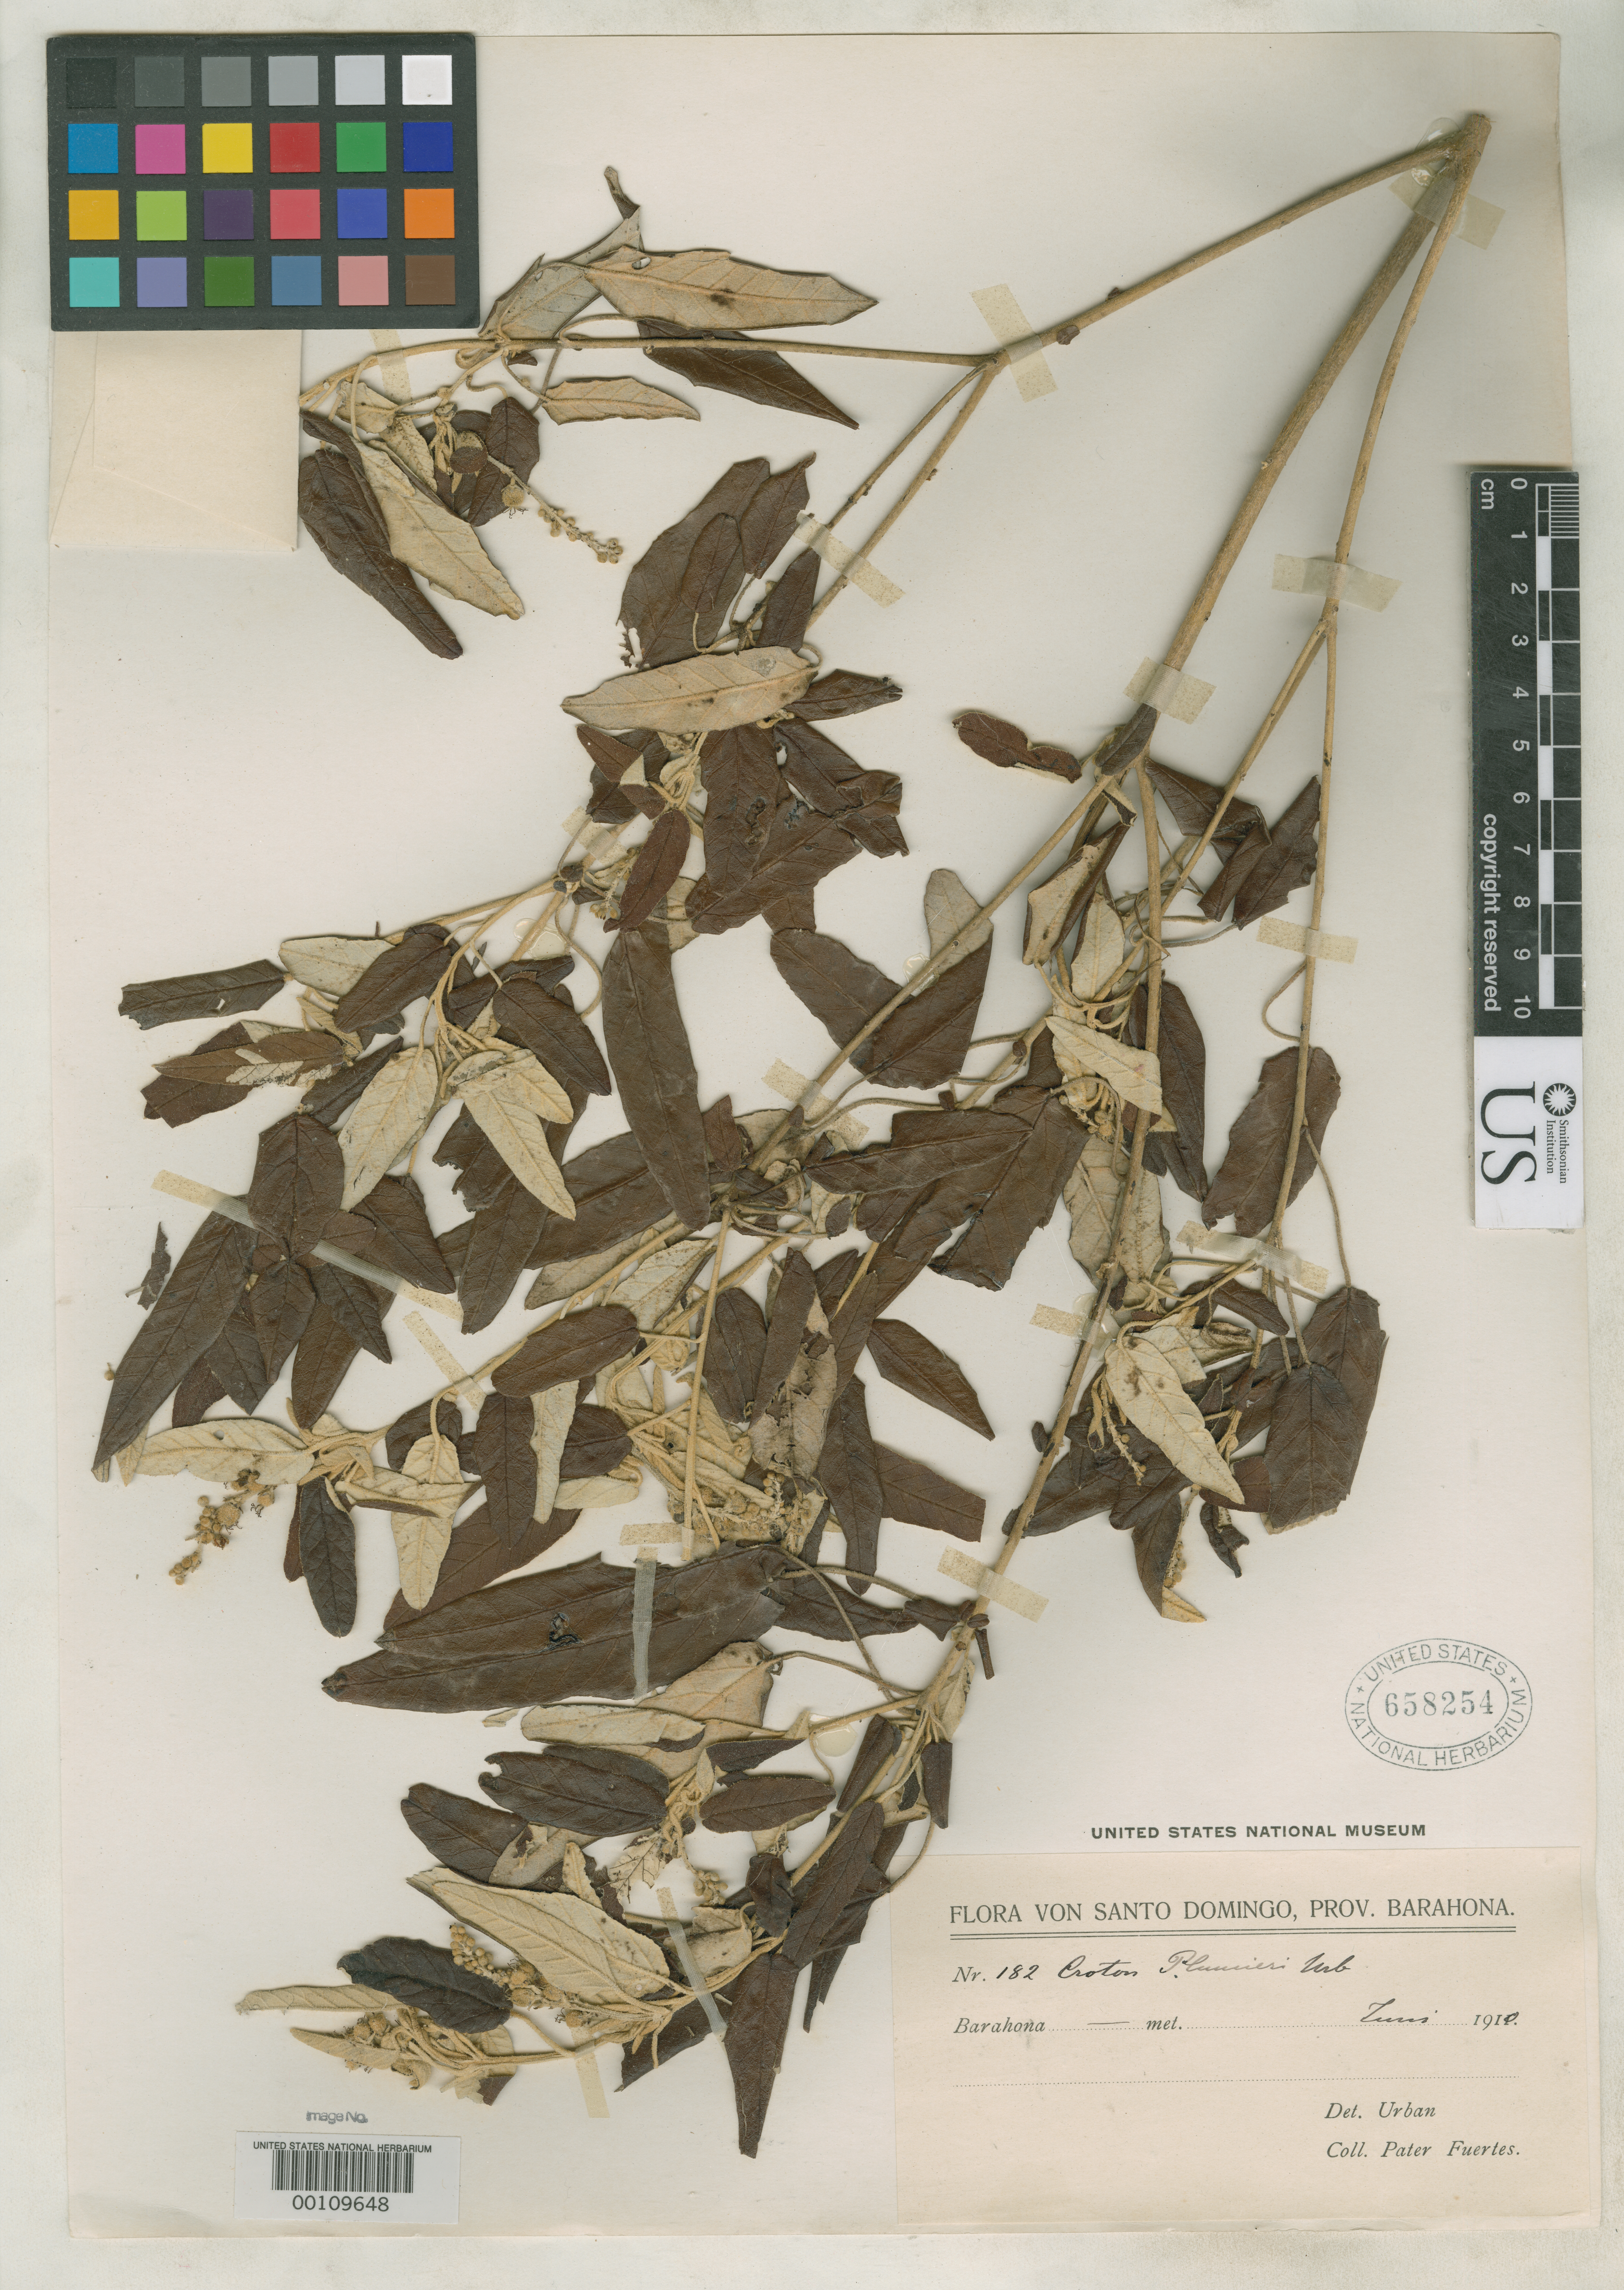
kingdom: Plantae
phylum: Tracheophyta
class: Magnoliopsida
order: Malpighiales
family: Euphorbiaceae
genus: Croton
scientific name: Croton plumieri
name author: Urb.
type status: Isotype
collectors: M. D. Fuertes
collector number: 182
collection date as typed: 1910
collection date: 1910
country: Dominican Republic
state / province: Barahona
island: Hispaniola Island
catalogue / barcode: US 658254